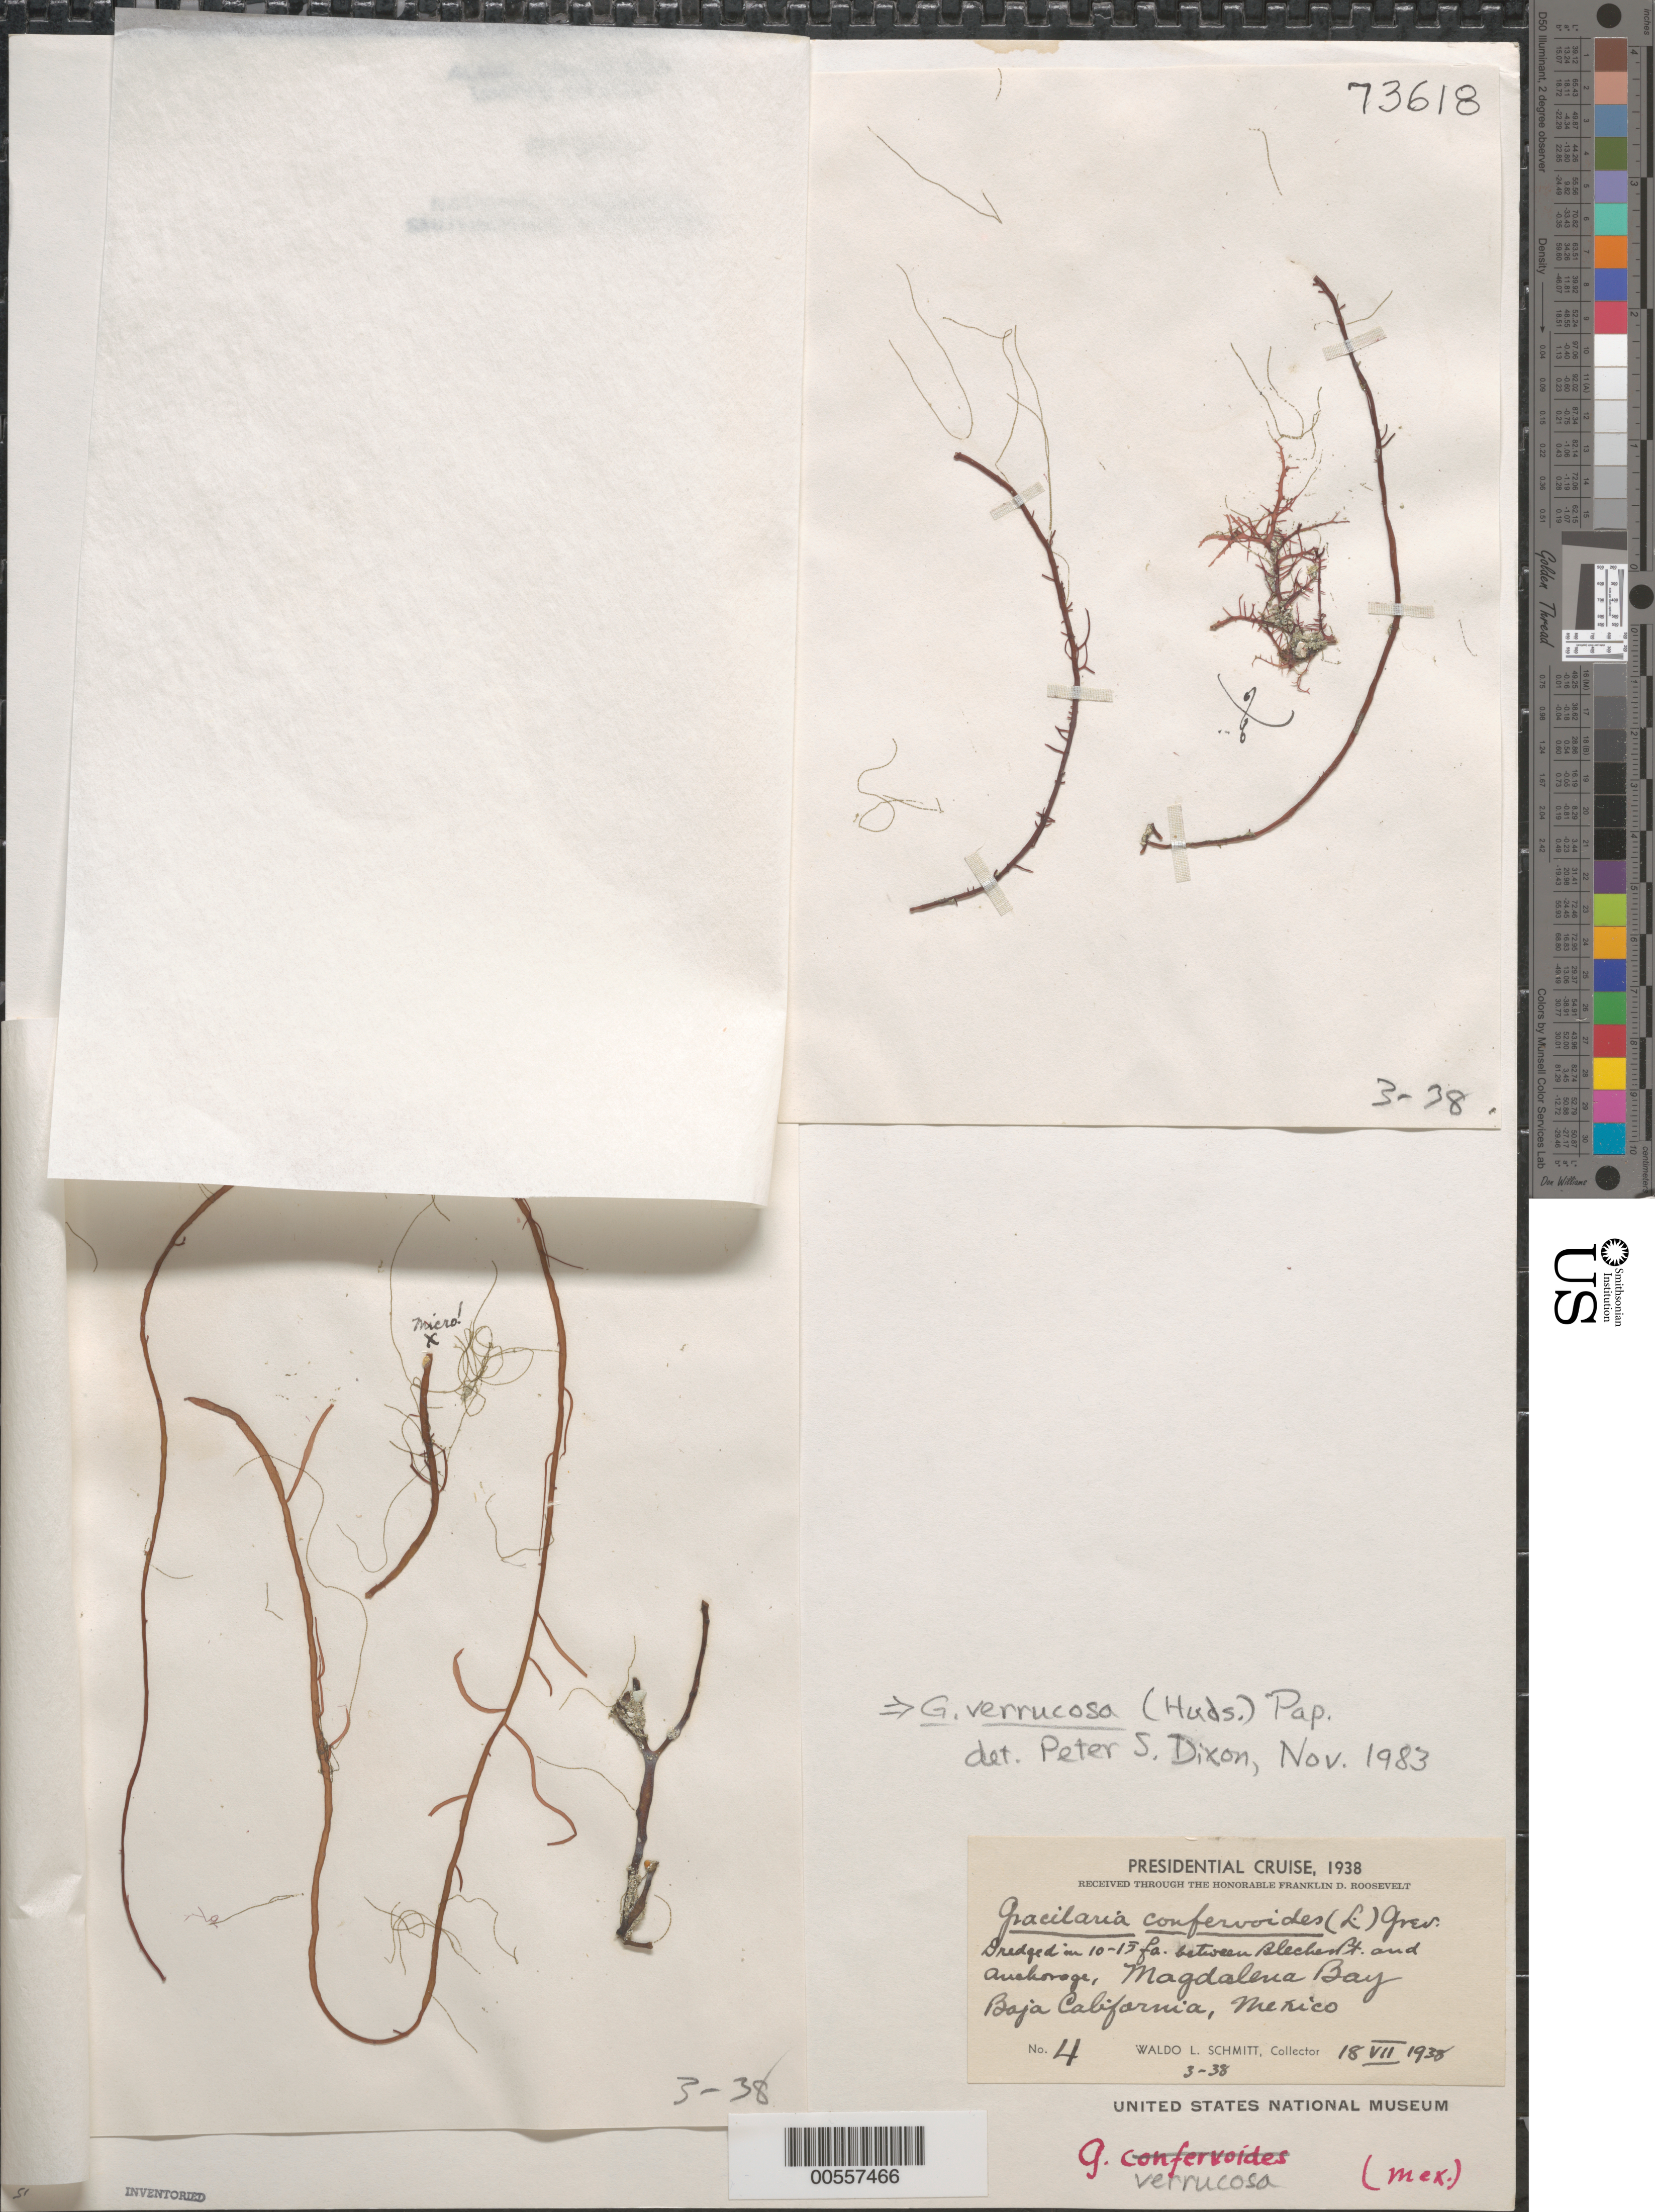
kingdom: Plantae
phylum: Rhodophyta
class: Florideophyceae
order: Gracilariales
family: Gracilariaceae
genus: Gracilariopsis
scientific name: Gracilariopsis longissima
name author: (S.G. Gmel.) Steentoft et al.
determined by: Algae name updating Project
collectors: W. L. Schmitt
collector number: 4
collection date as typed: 18 Jul 1938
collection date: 1938-07-18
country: Mexico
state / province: Baja California Sur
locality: Bahia Magdalena, between Belcher Point and anchorage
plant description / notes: Roosevelt Expedition, 1938 [Presidential Cruise, 1938], as Gracilaria confervoides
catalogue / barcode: US 73618